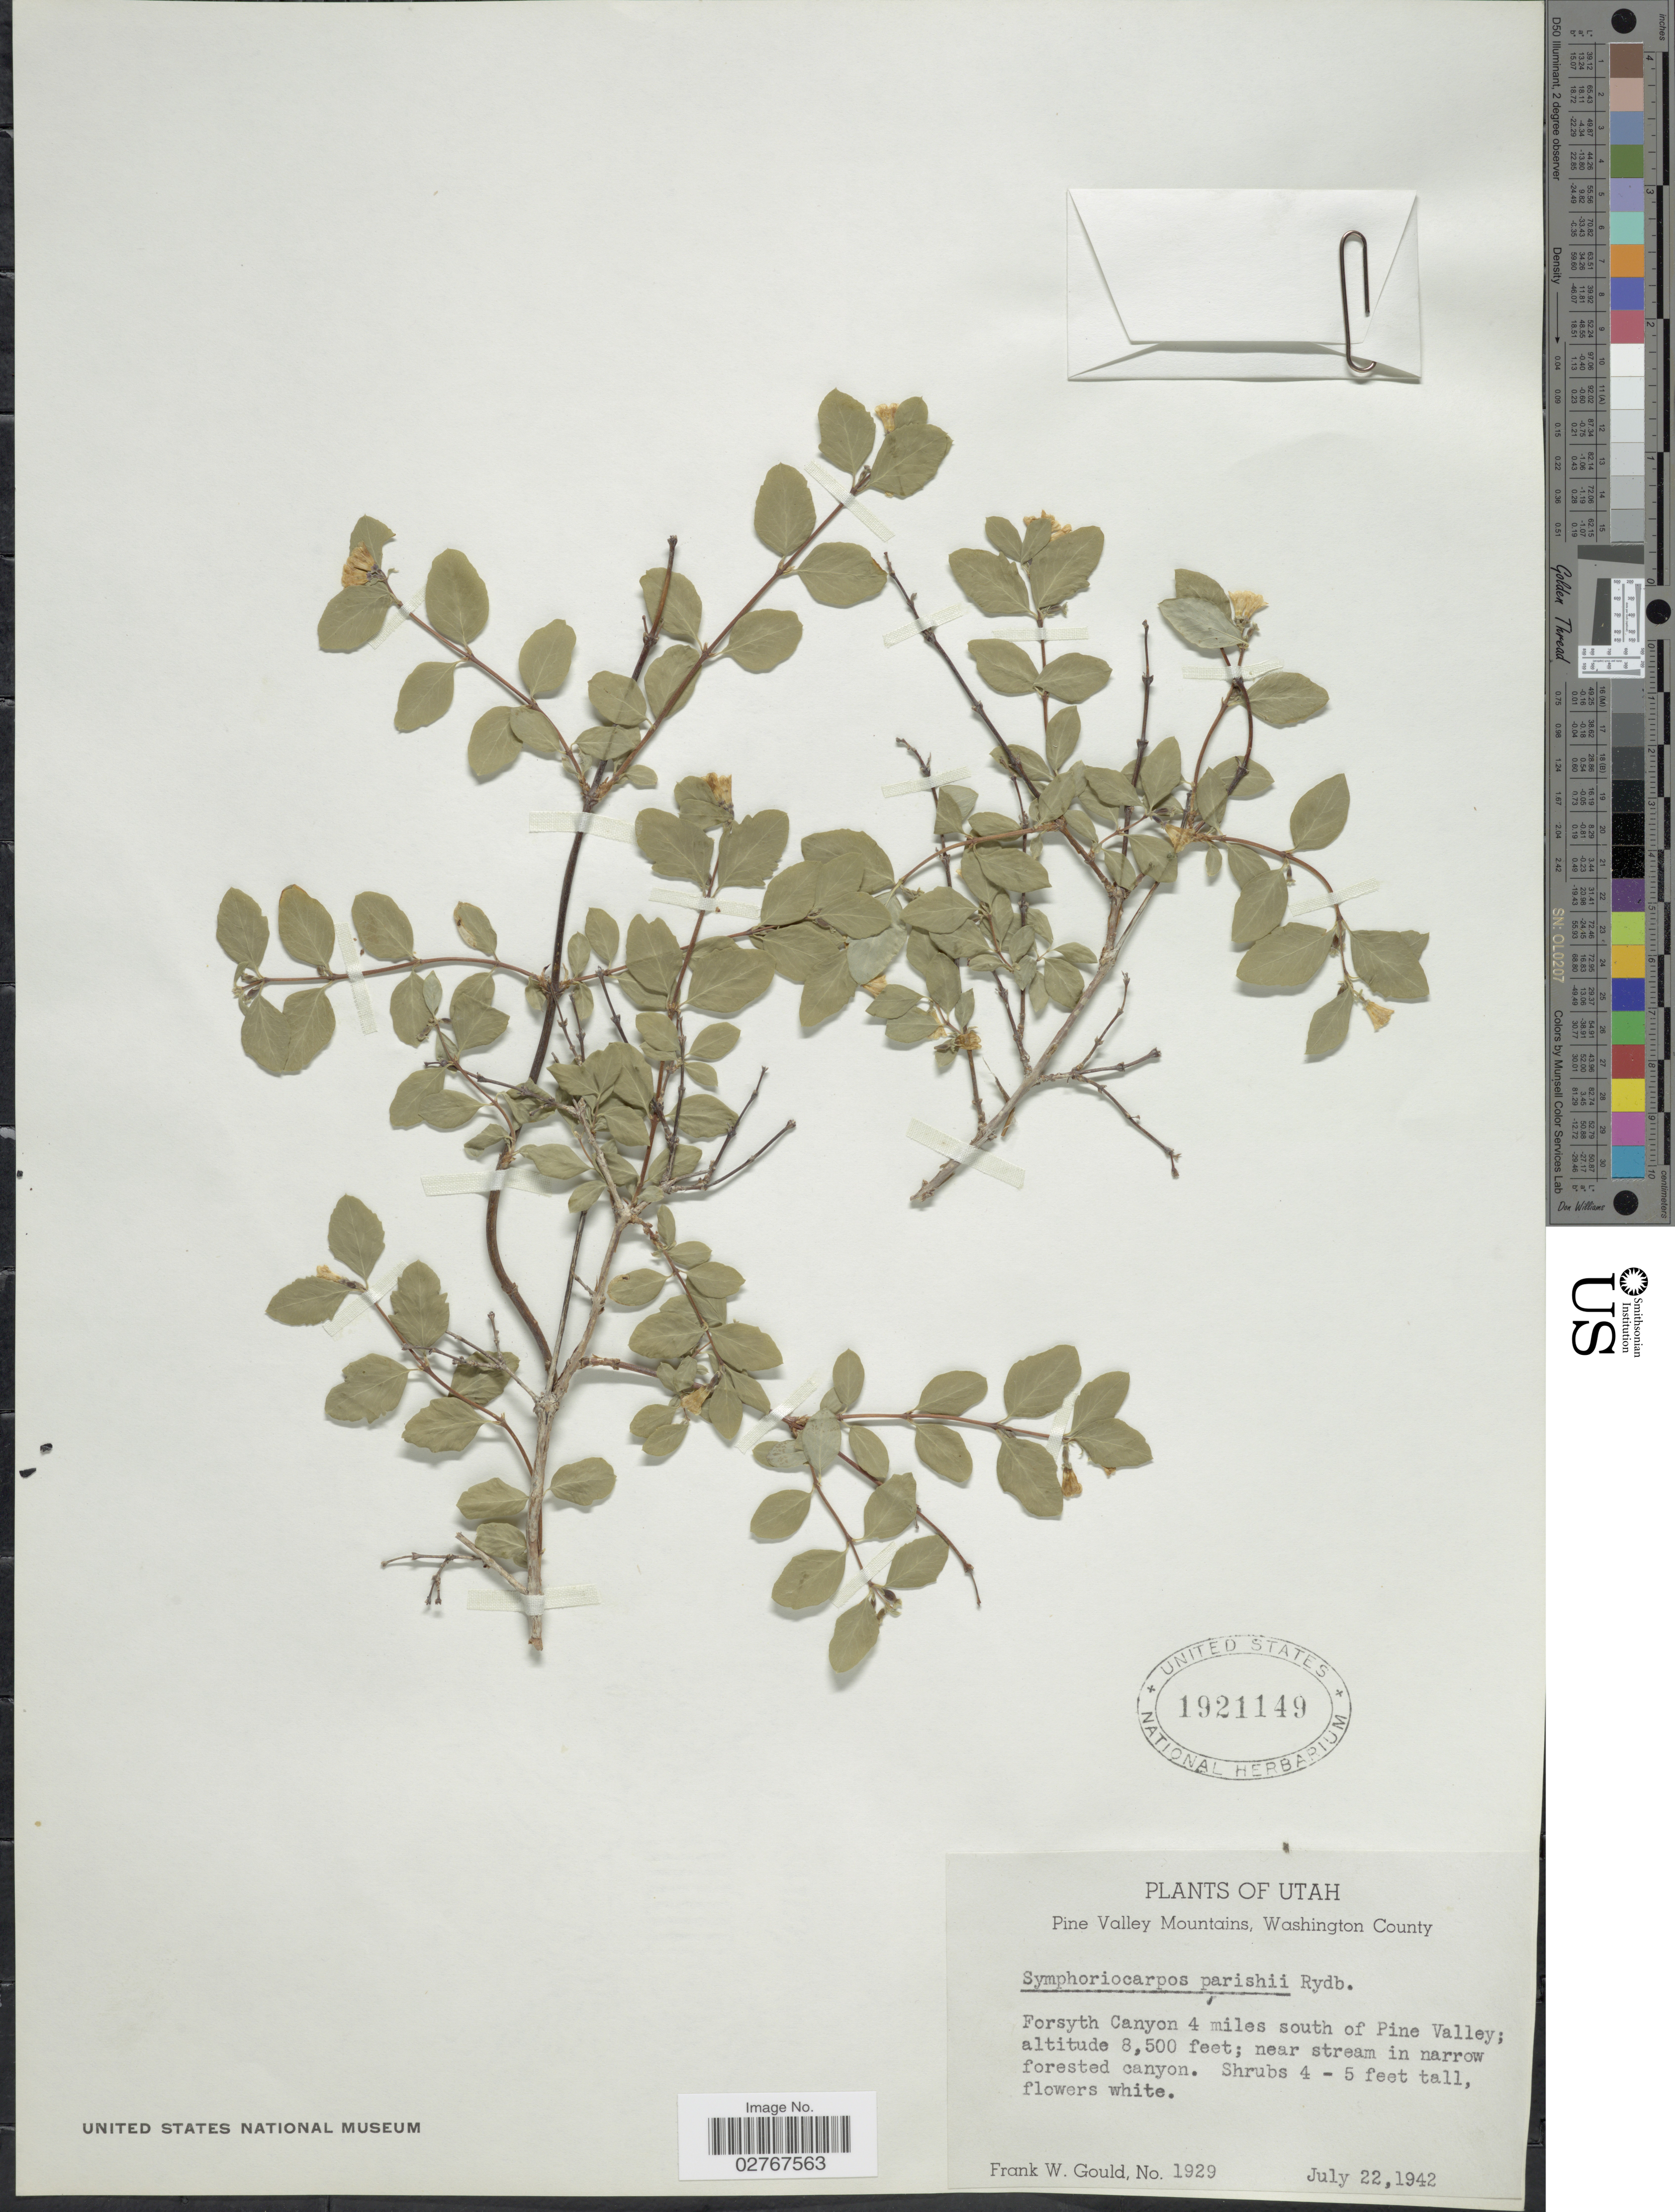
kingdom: Plantae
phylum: Tracheophyta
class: Magnoliopsida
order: Dipsacales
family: Caprifoliaceae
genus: Symphoricarpos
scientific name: Symphoricarpos parishii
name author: Rydb.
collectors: F. W. Gould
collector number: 1929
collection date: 1942-07-22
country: United States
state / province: Utah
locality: Pine Valley Mountains, Washington County, Forsyth Canyon 4 miles south of Pine Valley.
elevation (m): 2591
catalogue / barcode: US 1921149